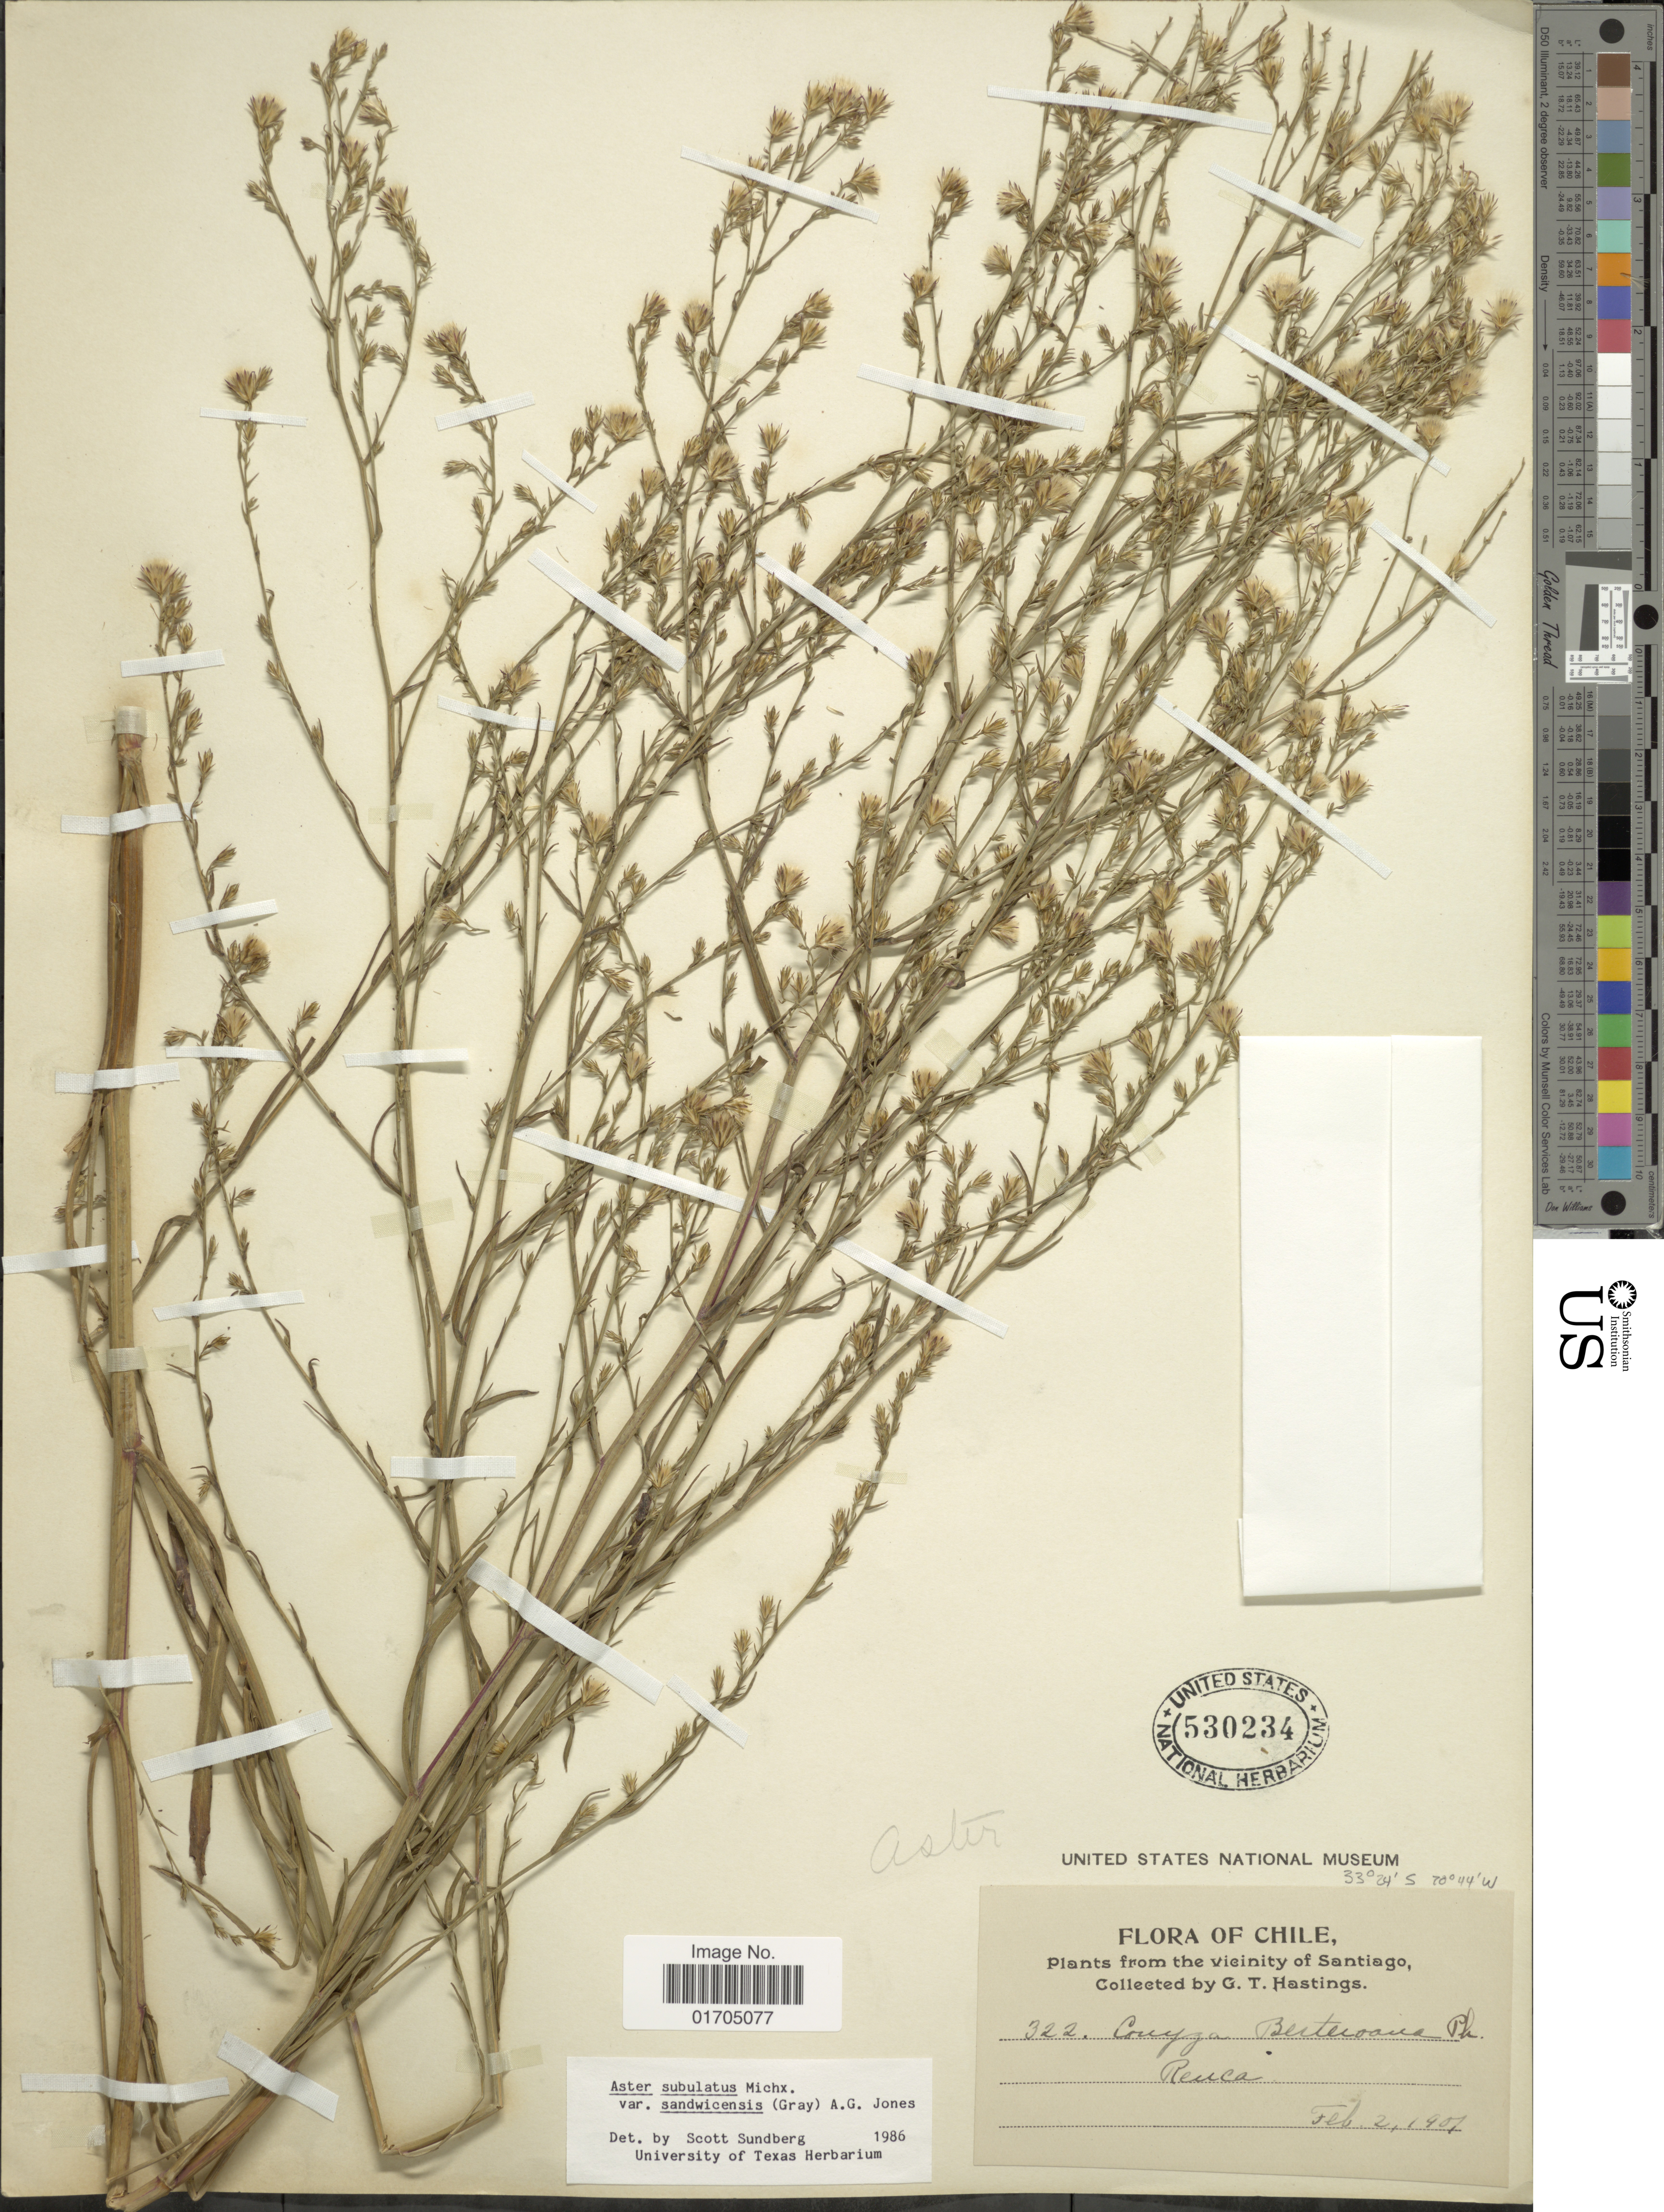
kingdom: Plantae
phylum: Tracheophyta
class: Magnoliopsida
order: Asterales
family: Asteraceae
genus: Symphyotrichum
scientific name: Symphyotrichum subulatum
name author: (Michx.) G.L. Nesom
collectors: G. Hastings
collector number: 322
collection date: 1901-02-02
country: Chile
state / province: Región Metropolitana (RM)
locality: Vicinity of Santiago, Reuca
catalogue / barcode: US 530234